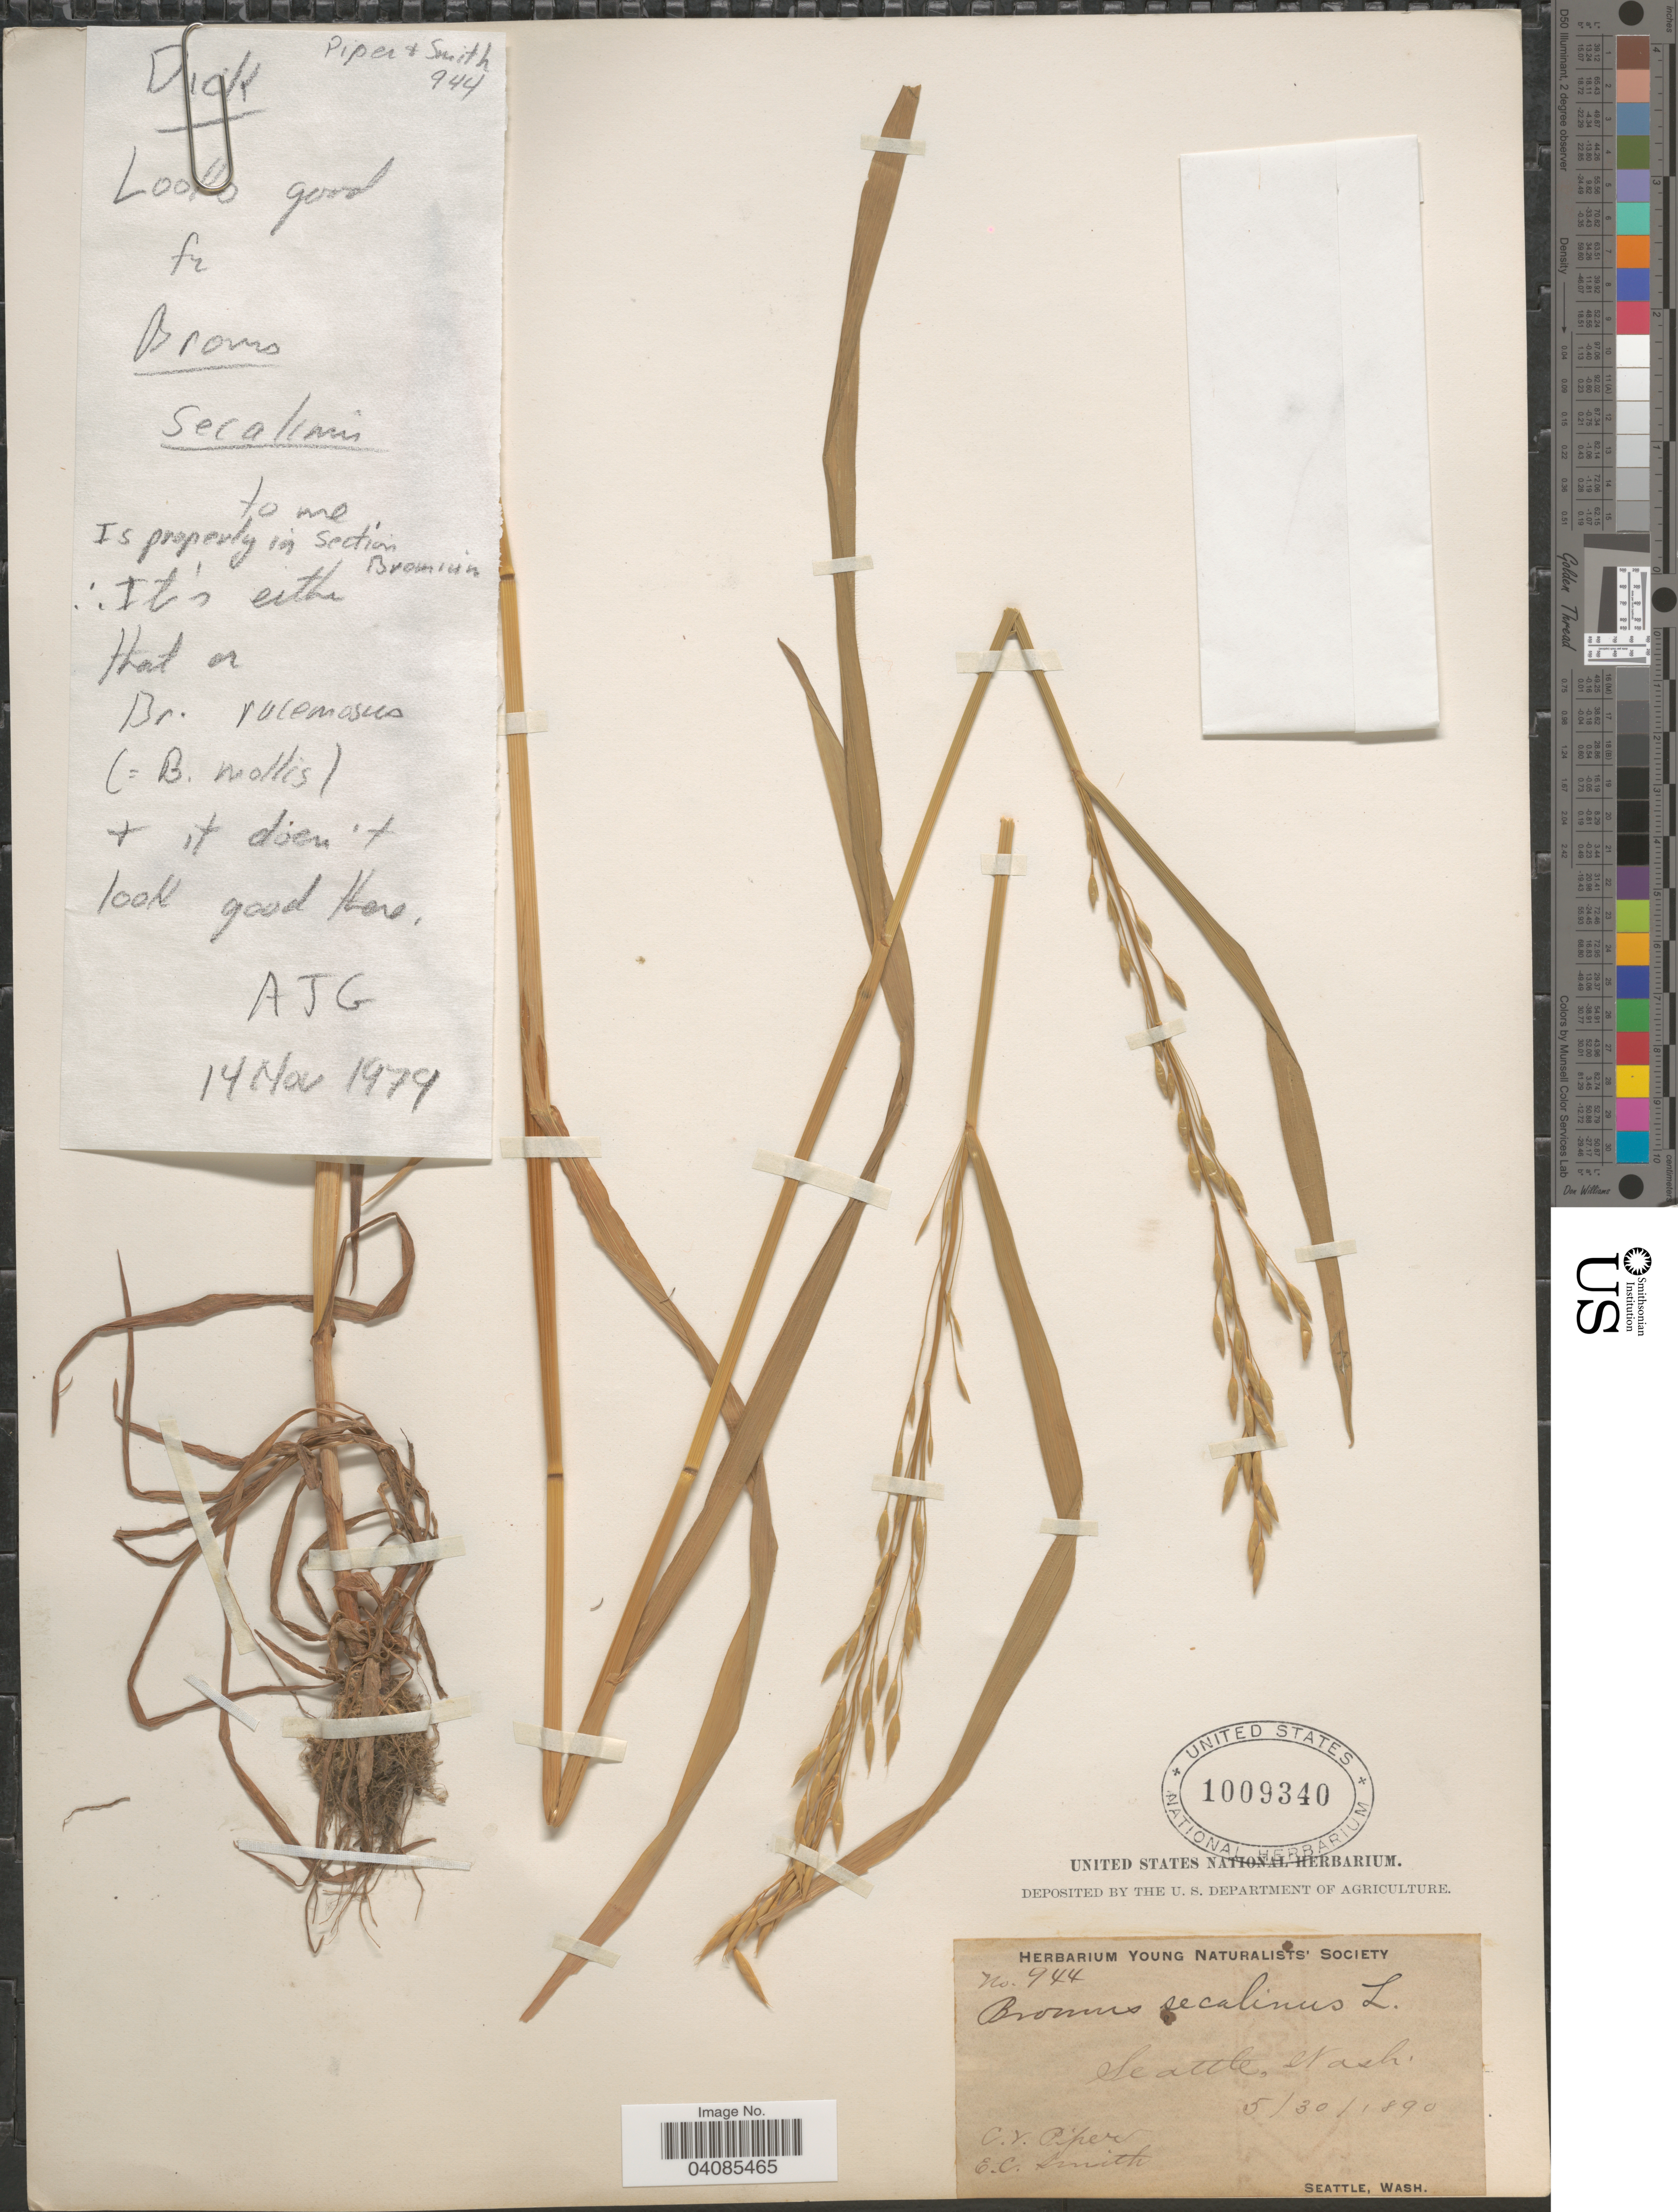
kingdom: Plantae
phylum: Tracheophyta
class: Liliopsida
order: Poales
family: Poaceae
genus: Bromus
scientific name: Bromus secalinus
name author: L.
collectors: C. V. Piper & E. Smith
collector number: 944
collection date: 1890-05-30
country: United States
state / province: Washington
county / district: King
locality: Seattle.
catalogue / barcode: US 1009340